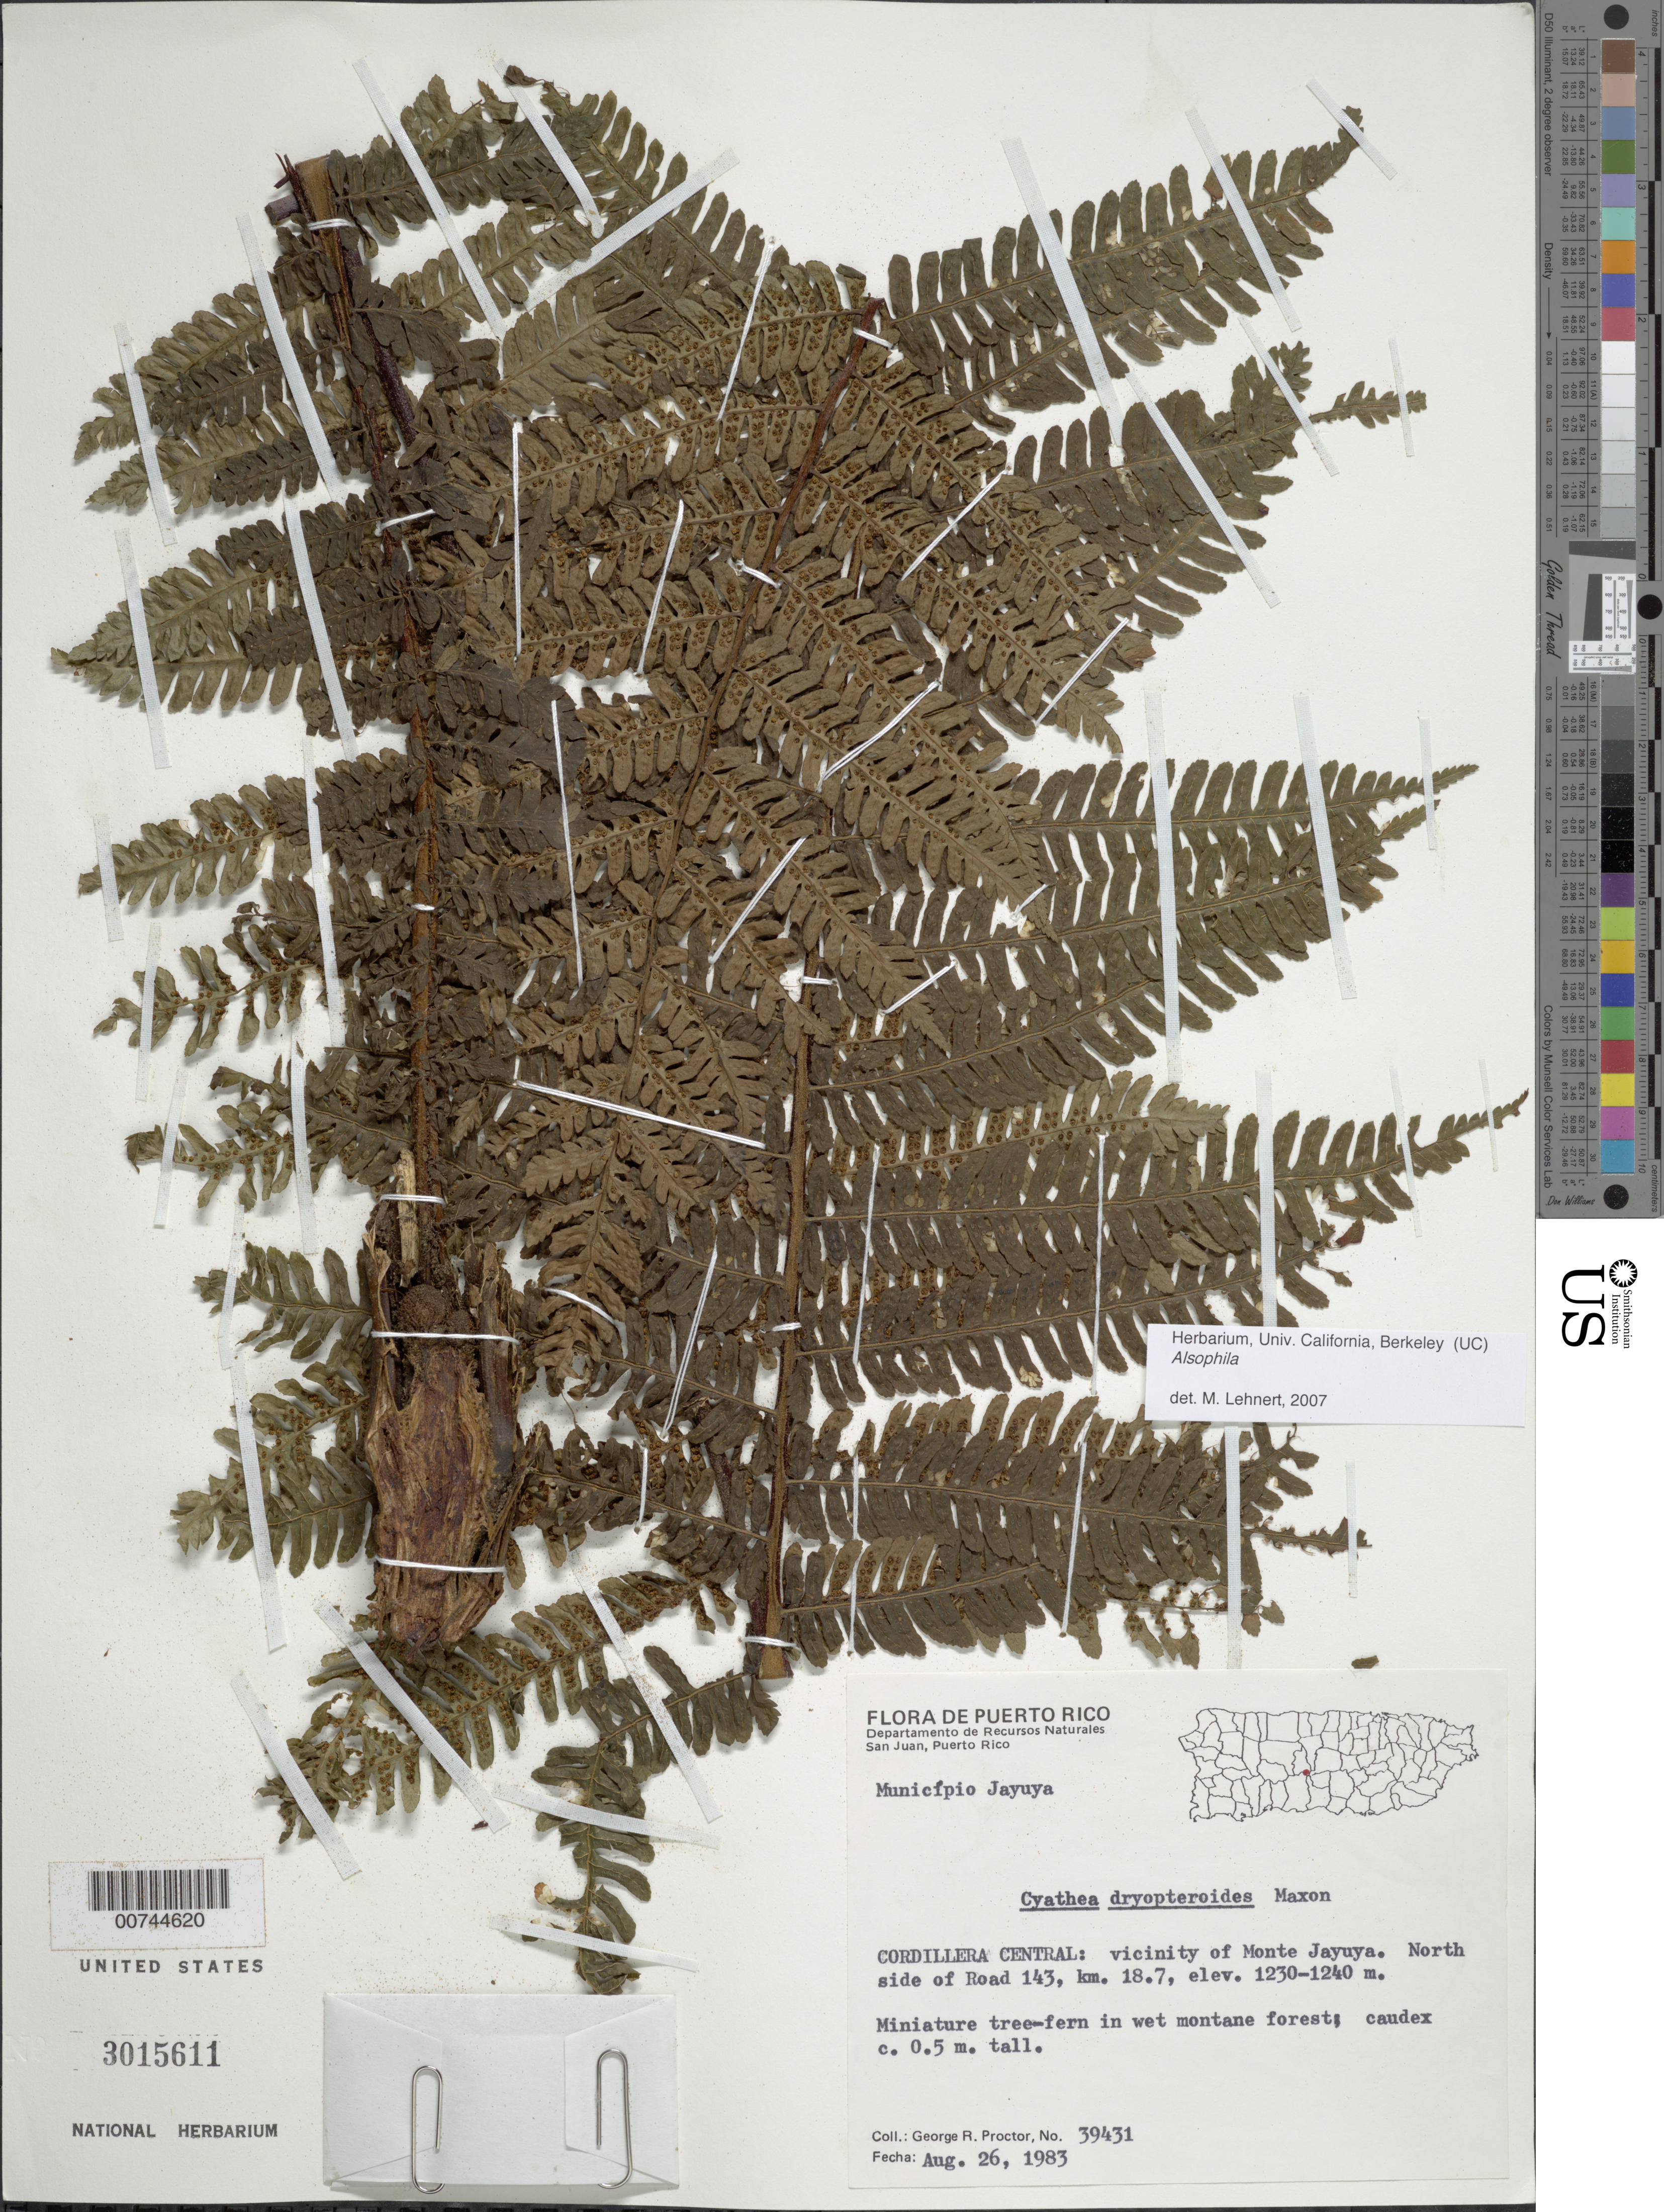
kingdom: Plantae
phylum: Tracheophyta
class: Polypodiopsida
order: Cyatheales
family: Cyatheaceae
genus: Alsophila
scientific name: Alsophila sp.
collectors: G. R. Proctor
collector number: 39431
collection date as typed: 26 Aug 1983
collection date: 1983-08-26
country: Puerto Rico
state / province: Adjuntas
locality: Cordillera Central: vicinity of Monte Jayuya. North side of Road 143, km 18.7, Municipio Adjuntas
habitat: Miniature tree-fern in wet montane forest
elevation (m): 1230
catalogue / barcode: US 3015611